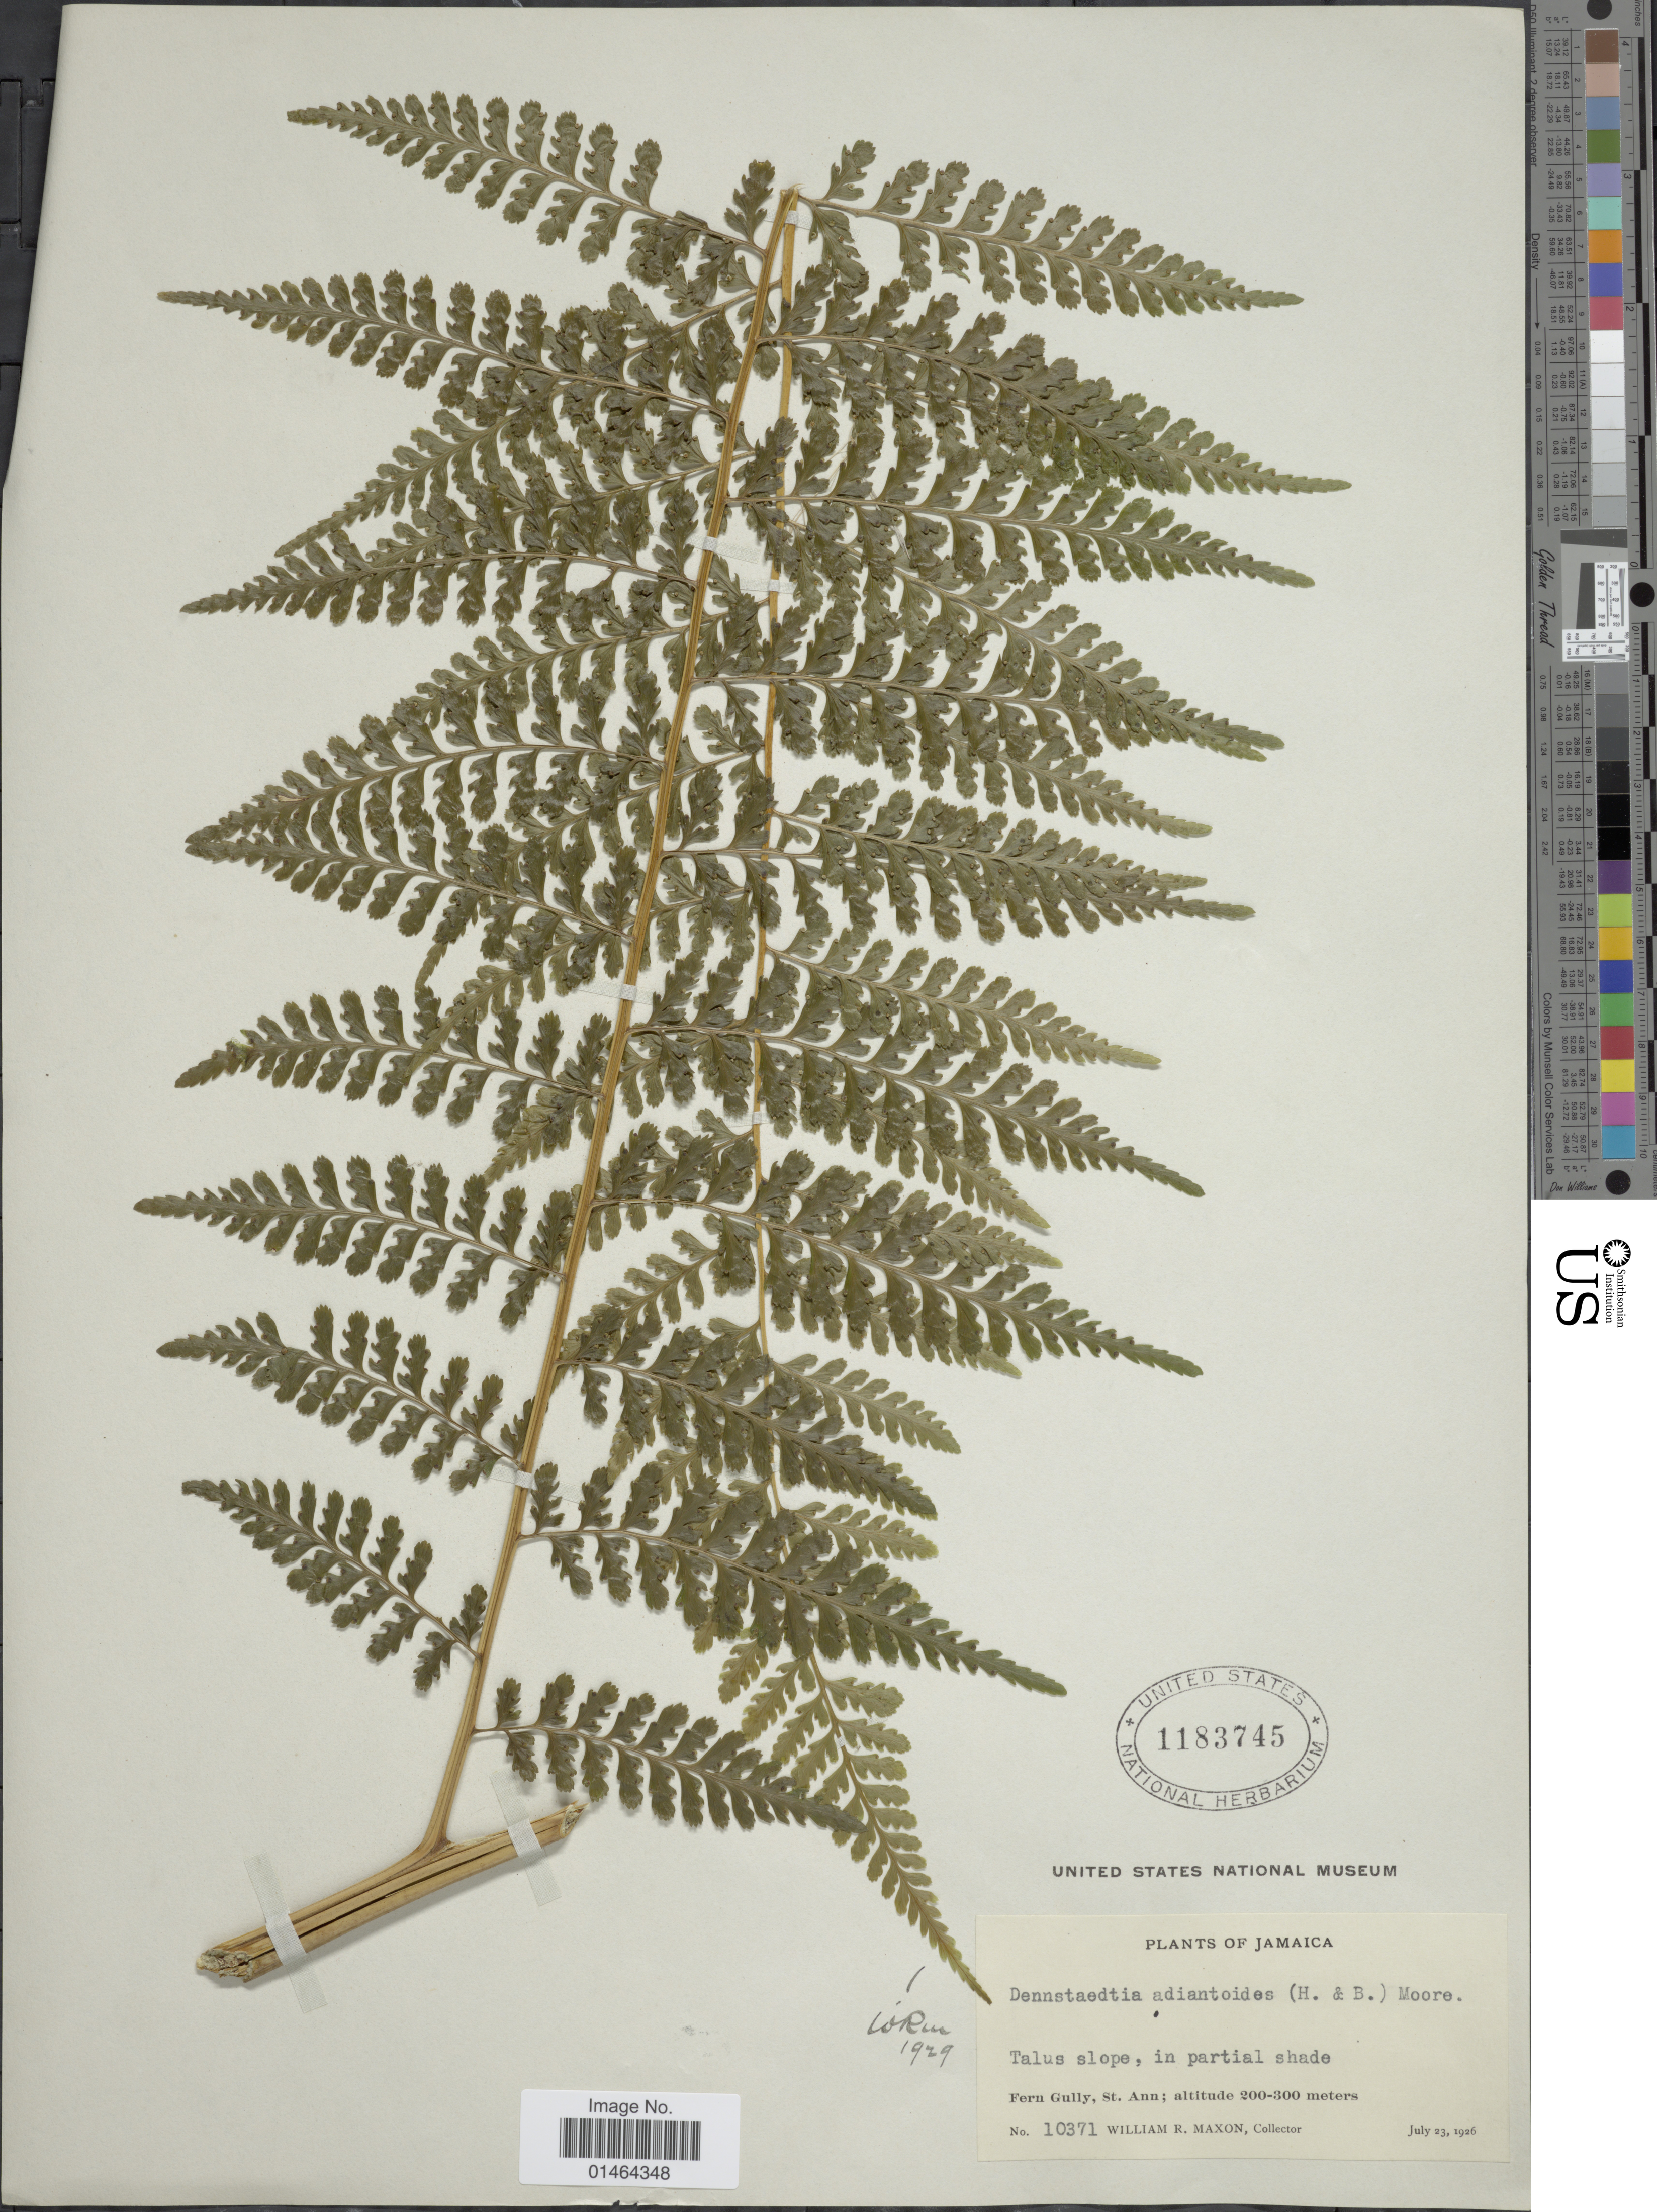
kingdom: Plantae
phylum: Tracheophyta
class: Polypodiopsida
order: Polypodiales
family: Dennstaedtiaceae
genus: Dennstaedtia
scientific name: Dennstaedtia bipinnata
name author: (Cav.) Maxon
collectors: W. R. Maxon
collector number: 10371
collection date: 1926-07-23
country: Jamaica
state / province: Saint Ann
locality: Fern Gully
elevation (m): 200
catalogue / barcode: US 1183745